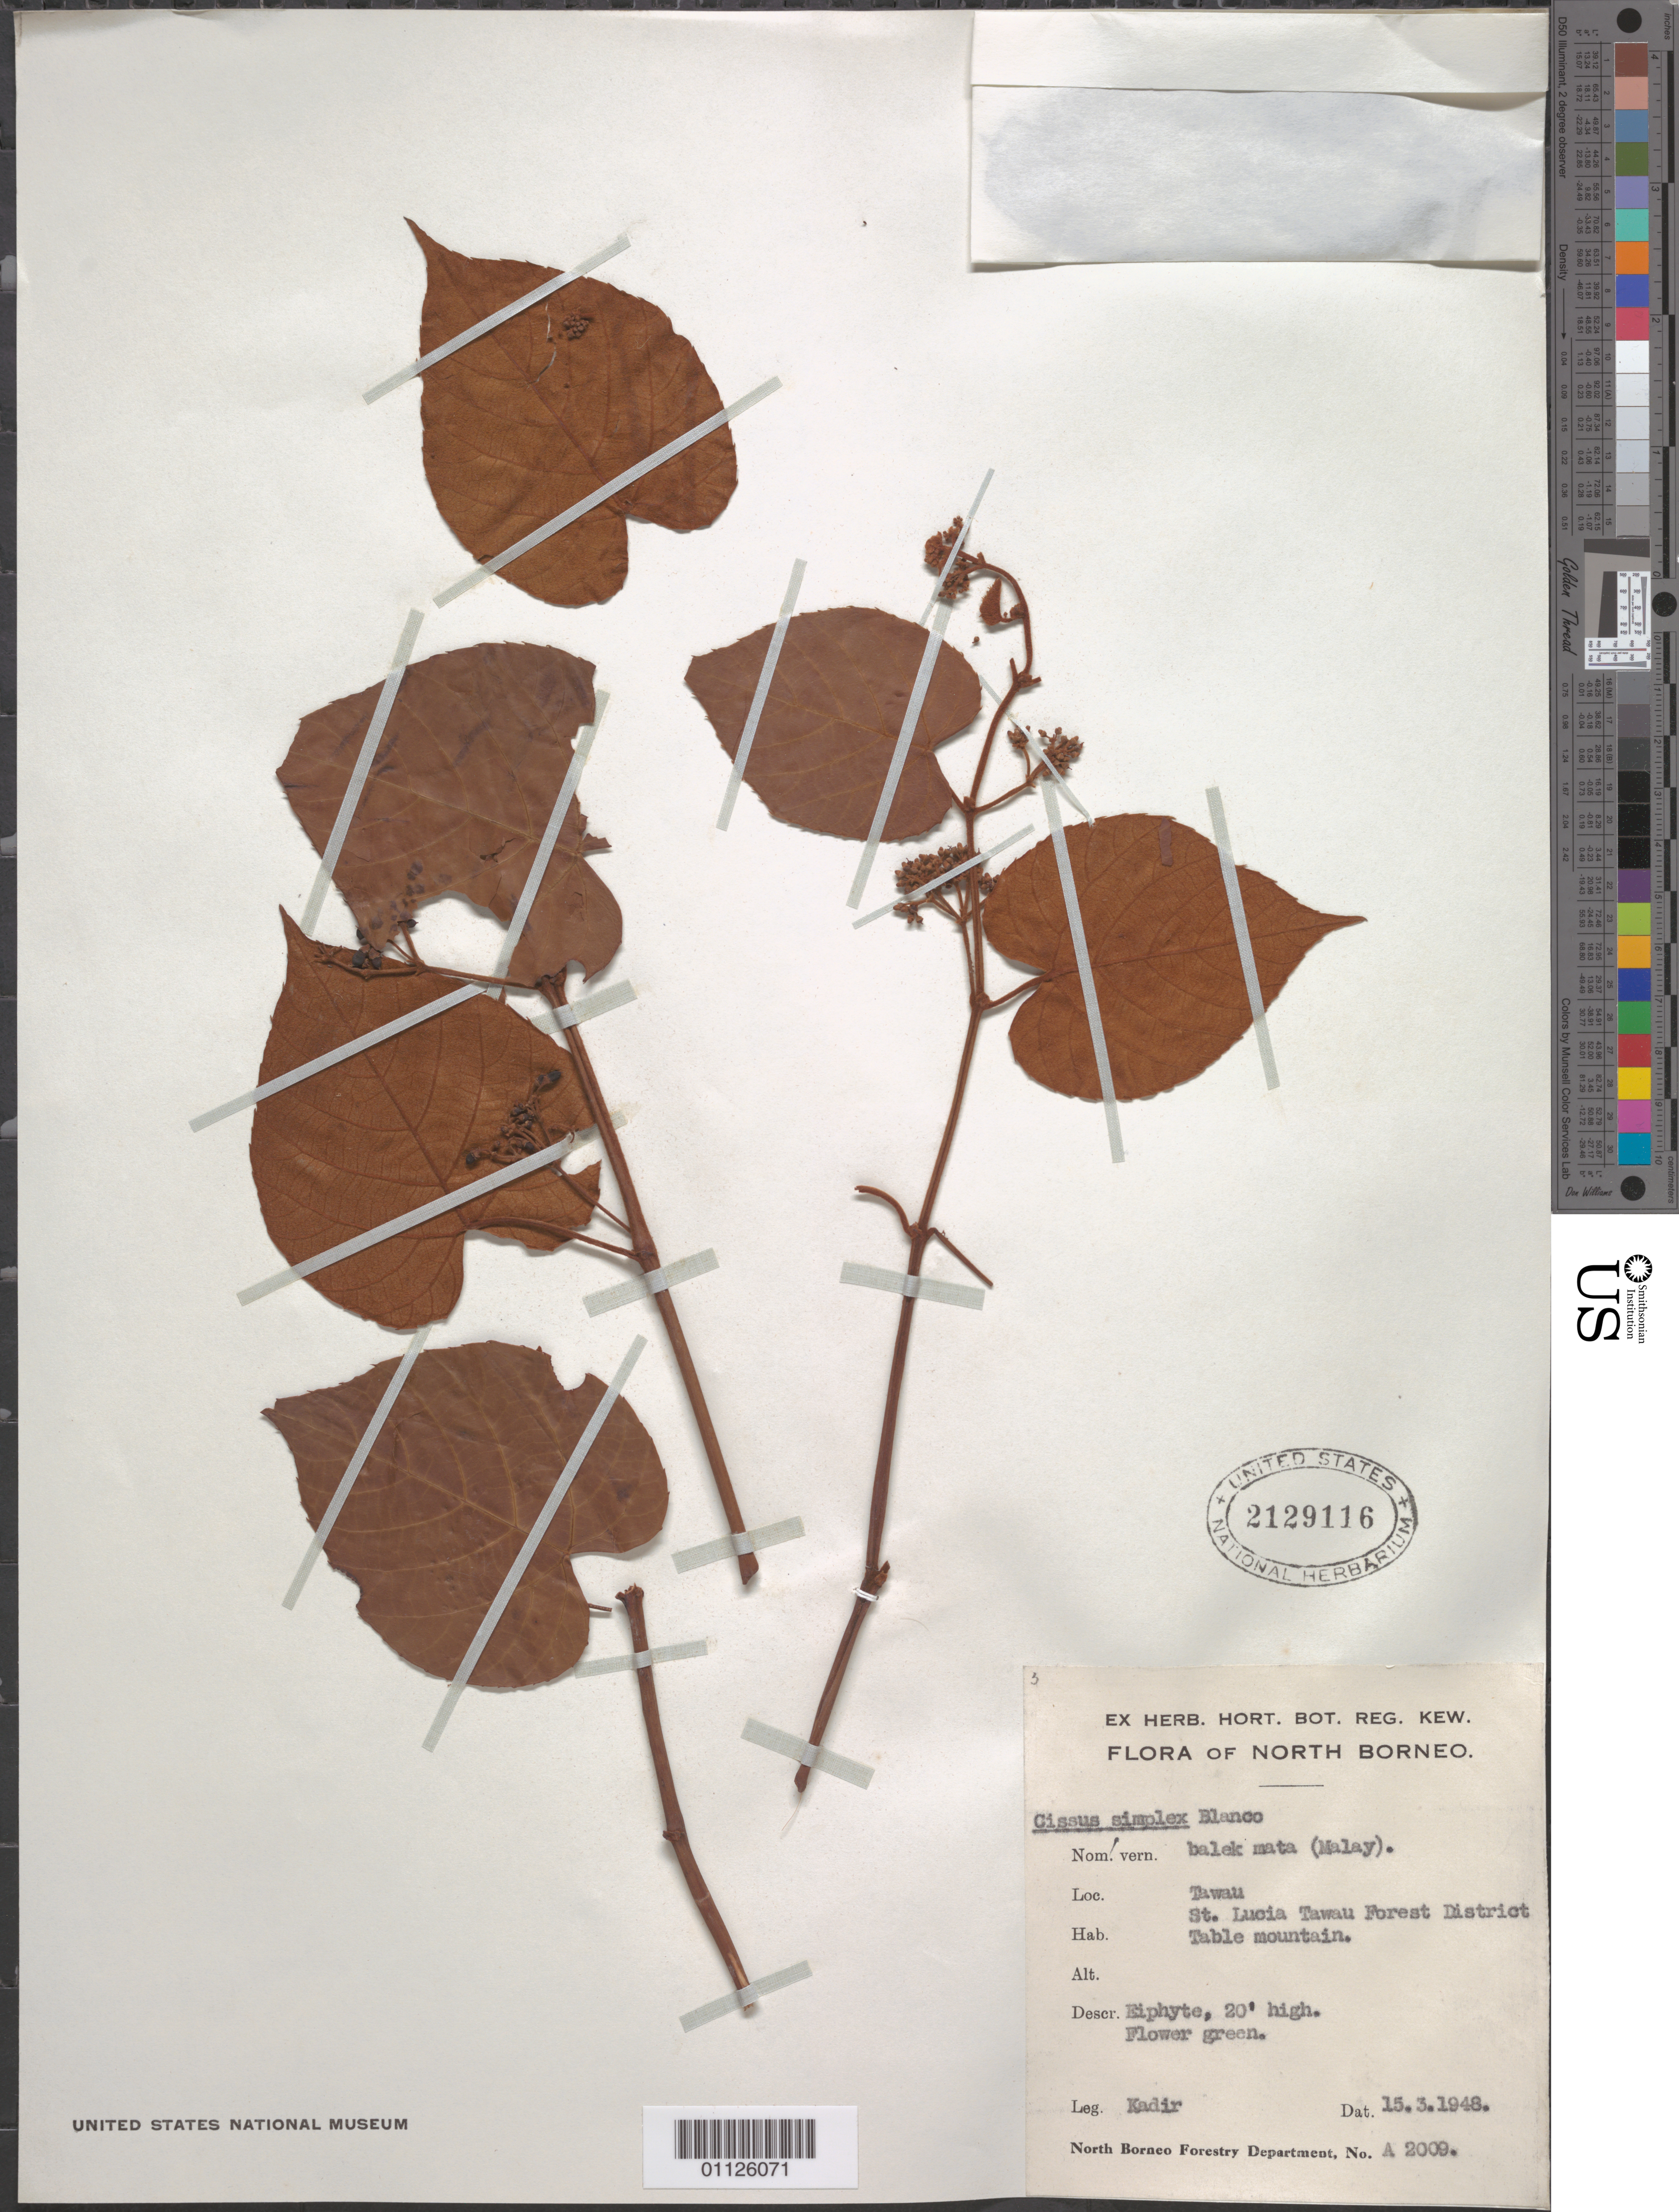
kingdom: Plantae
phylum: Tracheophyta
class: Magnoliopsida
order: Vitales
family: Vitaceae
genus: Cissus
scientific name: Cissus simplex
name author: Blanco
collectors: ex herb. Hort. Reg. Kew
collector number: A 2009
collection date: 1948-03-15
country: Malaysia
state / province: Borneo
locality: Tawau. St. Licia Tawau Forest Dist.Table Mtn.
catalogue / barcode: US 2129116